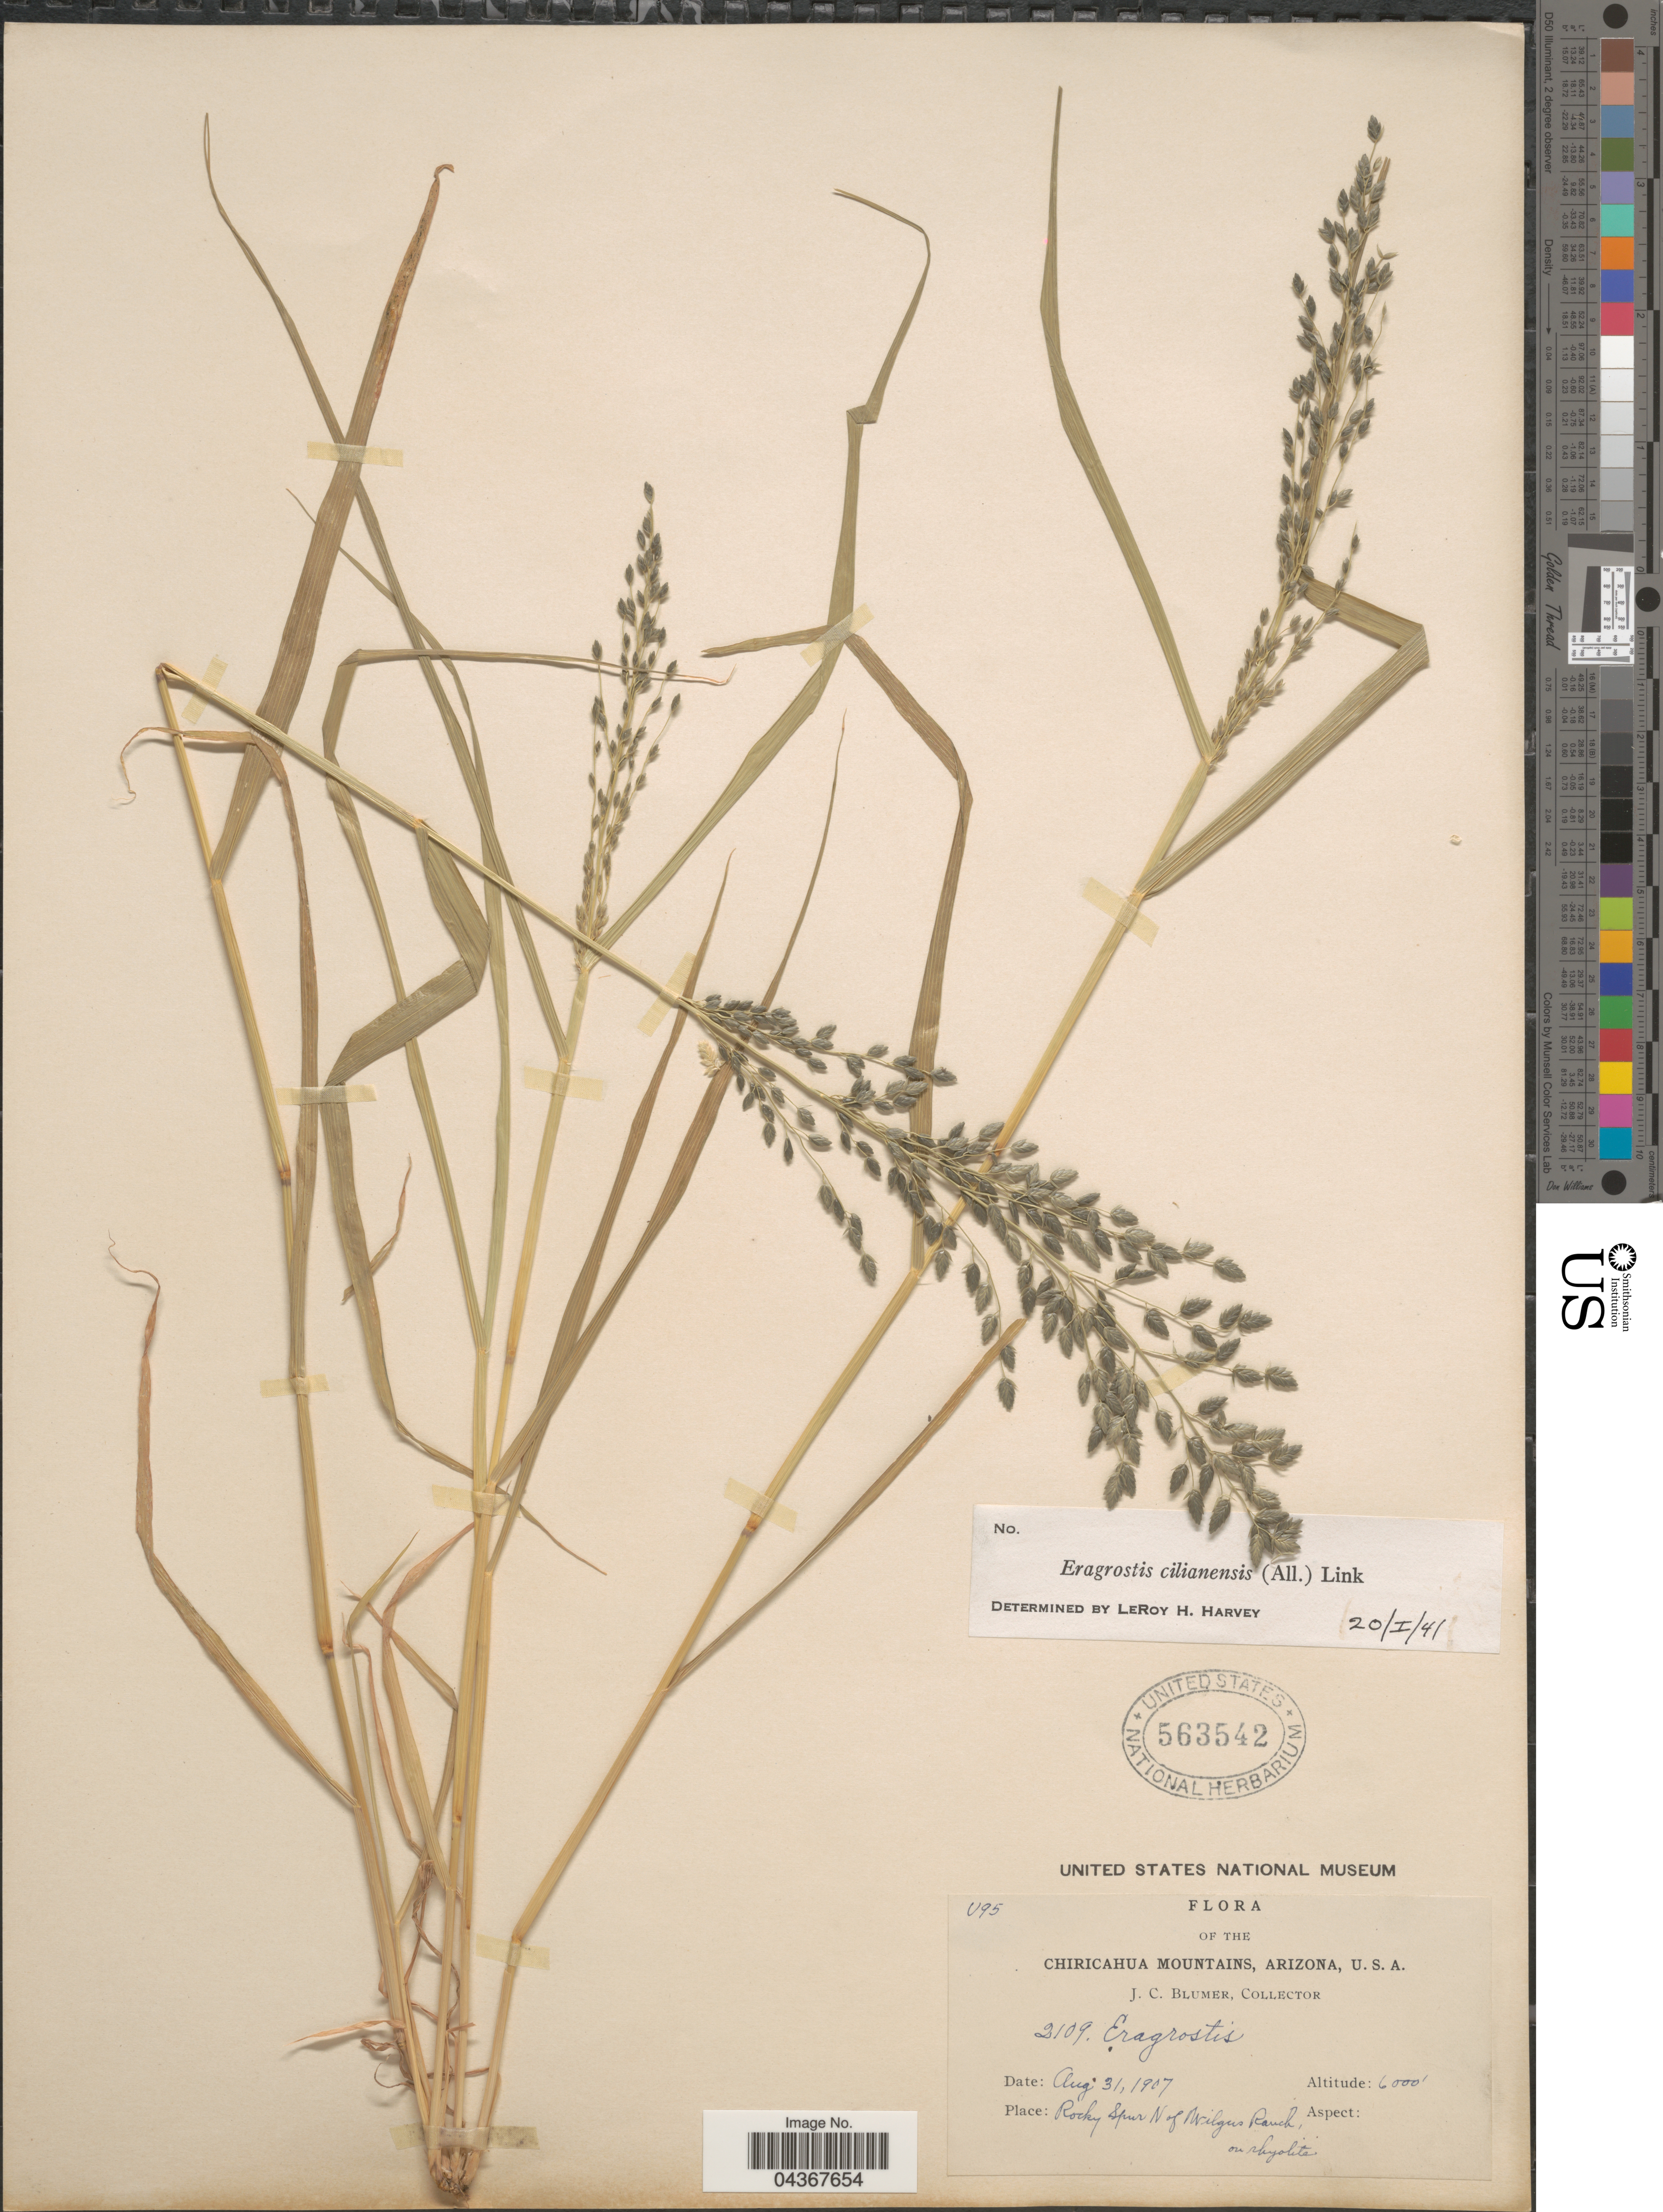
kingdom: Plantae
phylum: Tracheophyta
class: Liliopsida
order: Poales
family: Poaceae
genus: Eragrostis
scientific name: Eragrostis cilianensis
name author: (Bellardi) Vignolo ex Janch.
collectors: J. C. Blumer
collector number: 2109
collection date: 1907-08-31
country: United States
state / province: Arizona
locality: The Chiricahua Mountains. Rocky spur N. of Wilgus Ranch.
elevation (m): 1829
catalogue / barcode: US 563542